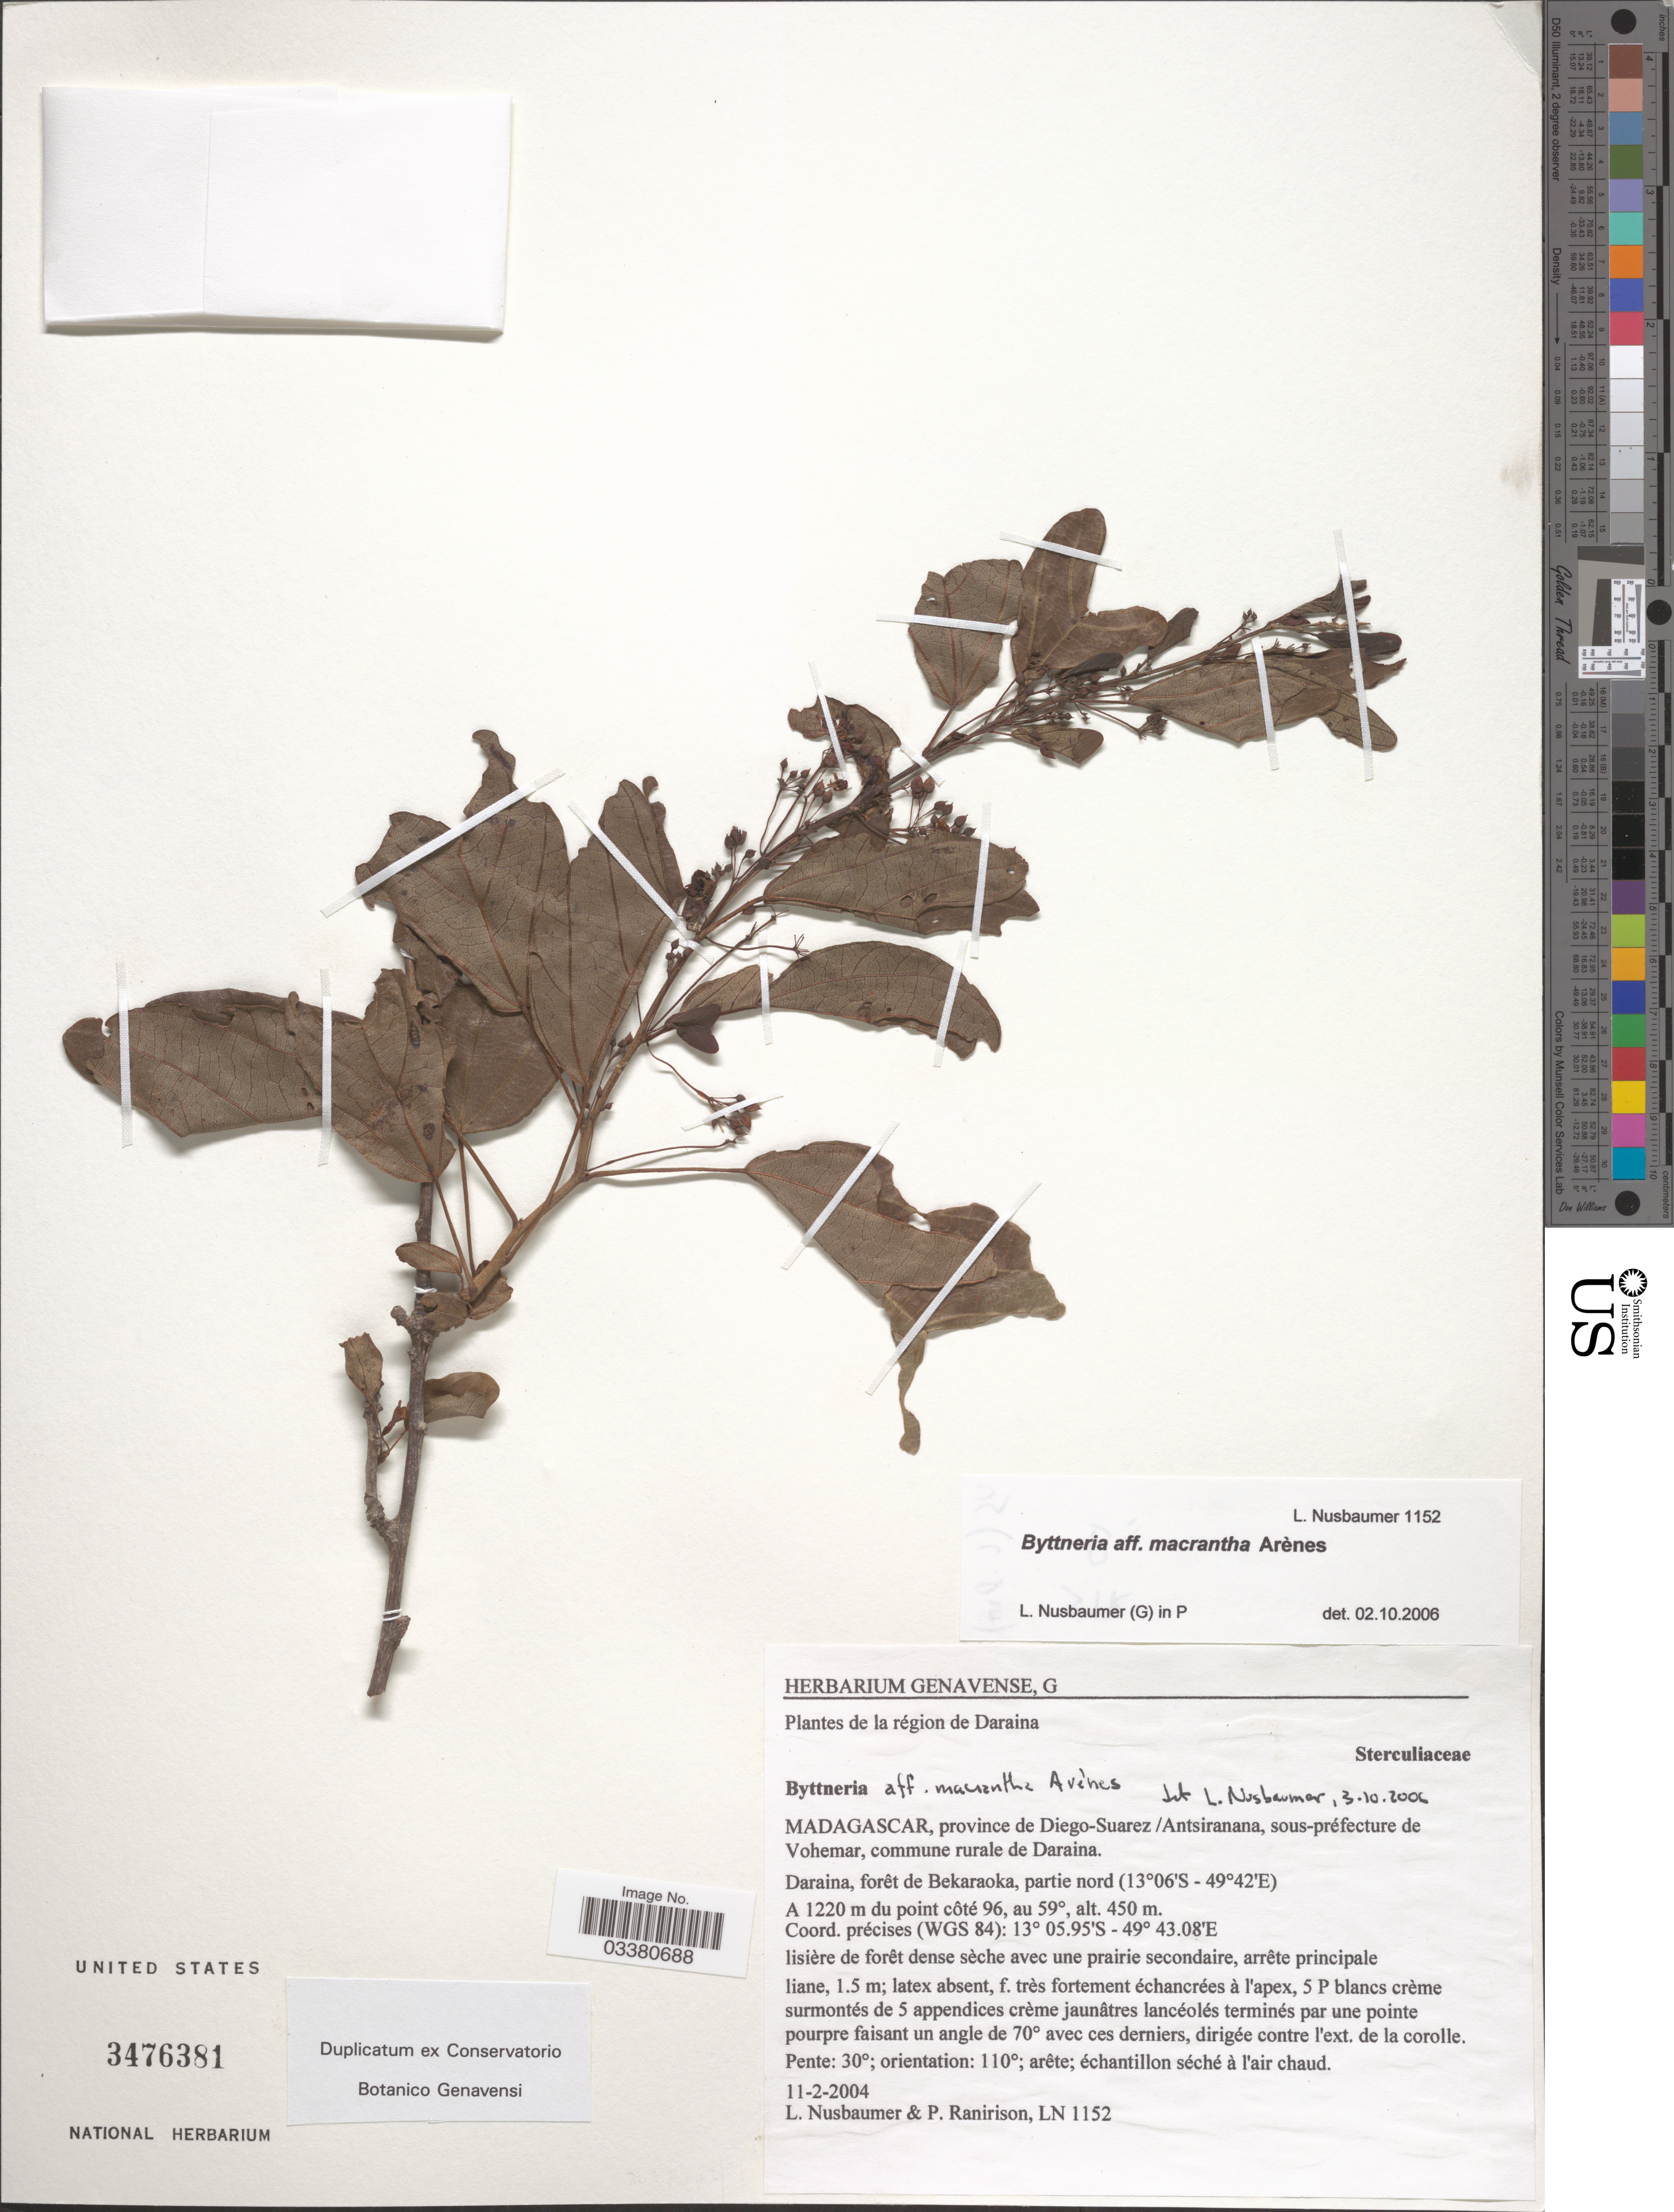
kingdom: Plantae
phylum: Tracheophyta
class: Magnoliopsida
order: Malvales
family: Malvaceae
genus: Byttneria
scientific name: Byttneria macrantha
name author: Arènes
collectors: L. Nusbaumer & L. Ranirison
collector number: LN 1152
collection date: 2004-02-11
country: Madagascar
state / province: Sava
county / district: Vohémar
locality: De la région de Daraina. Province de Diego-Suarez, sous préfecture de Vohemar, commune rurale de Daraina. Daraina, forêt de Bekaraoka, partie nord. (WGS 84). A 1220 m du point côté 96, au 59°.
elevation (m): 450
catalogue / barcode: US 3476381